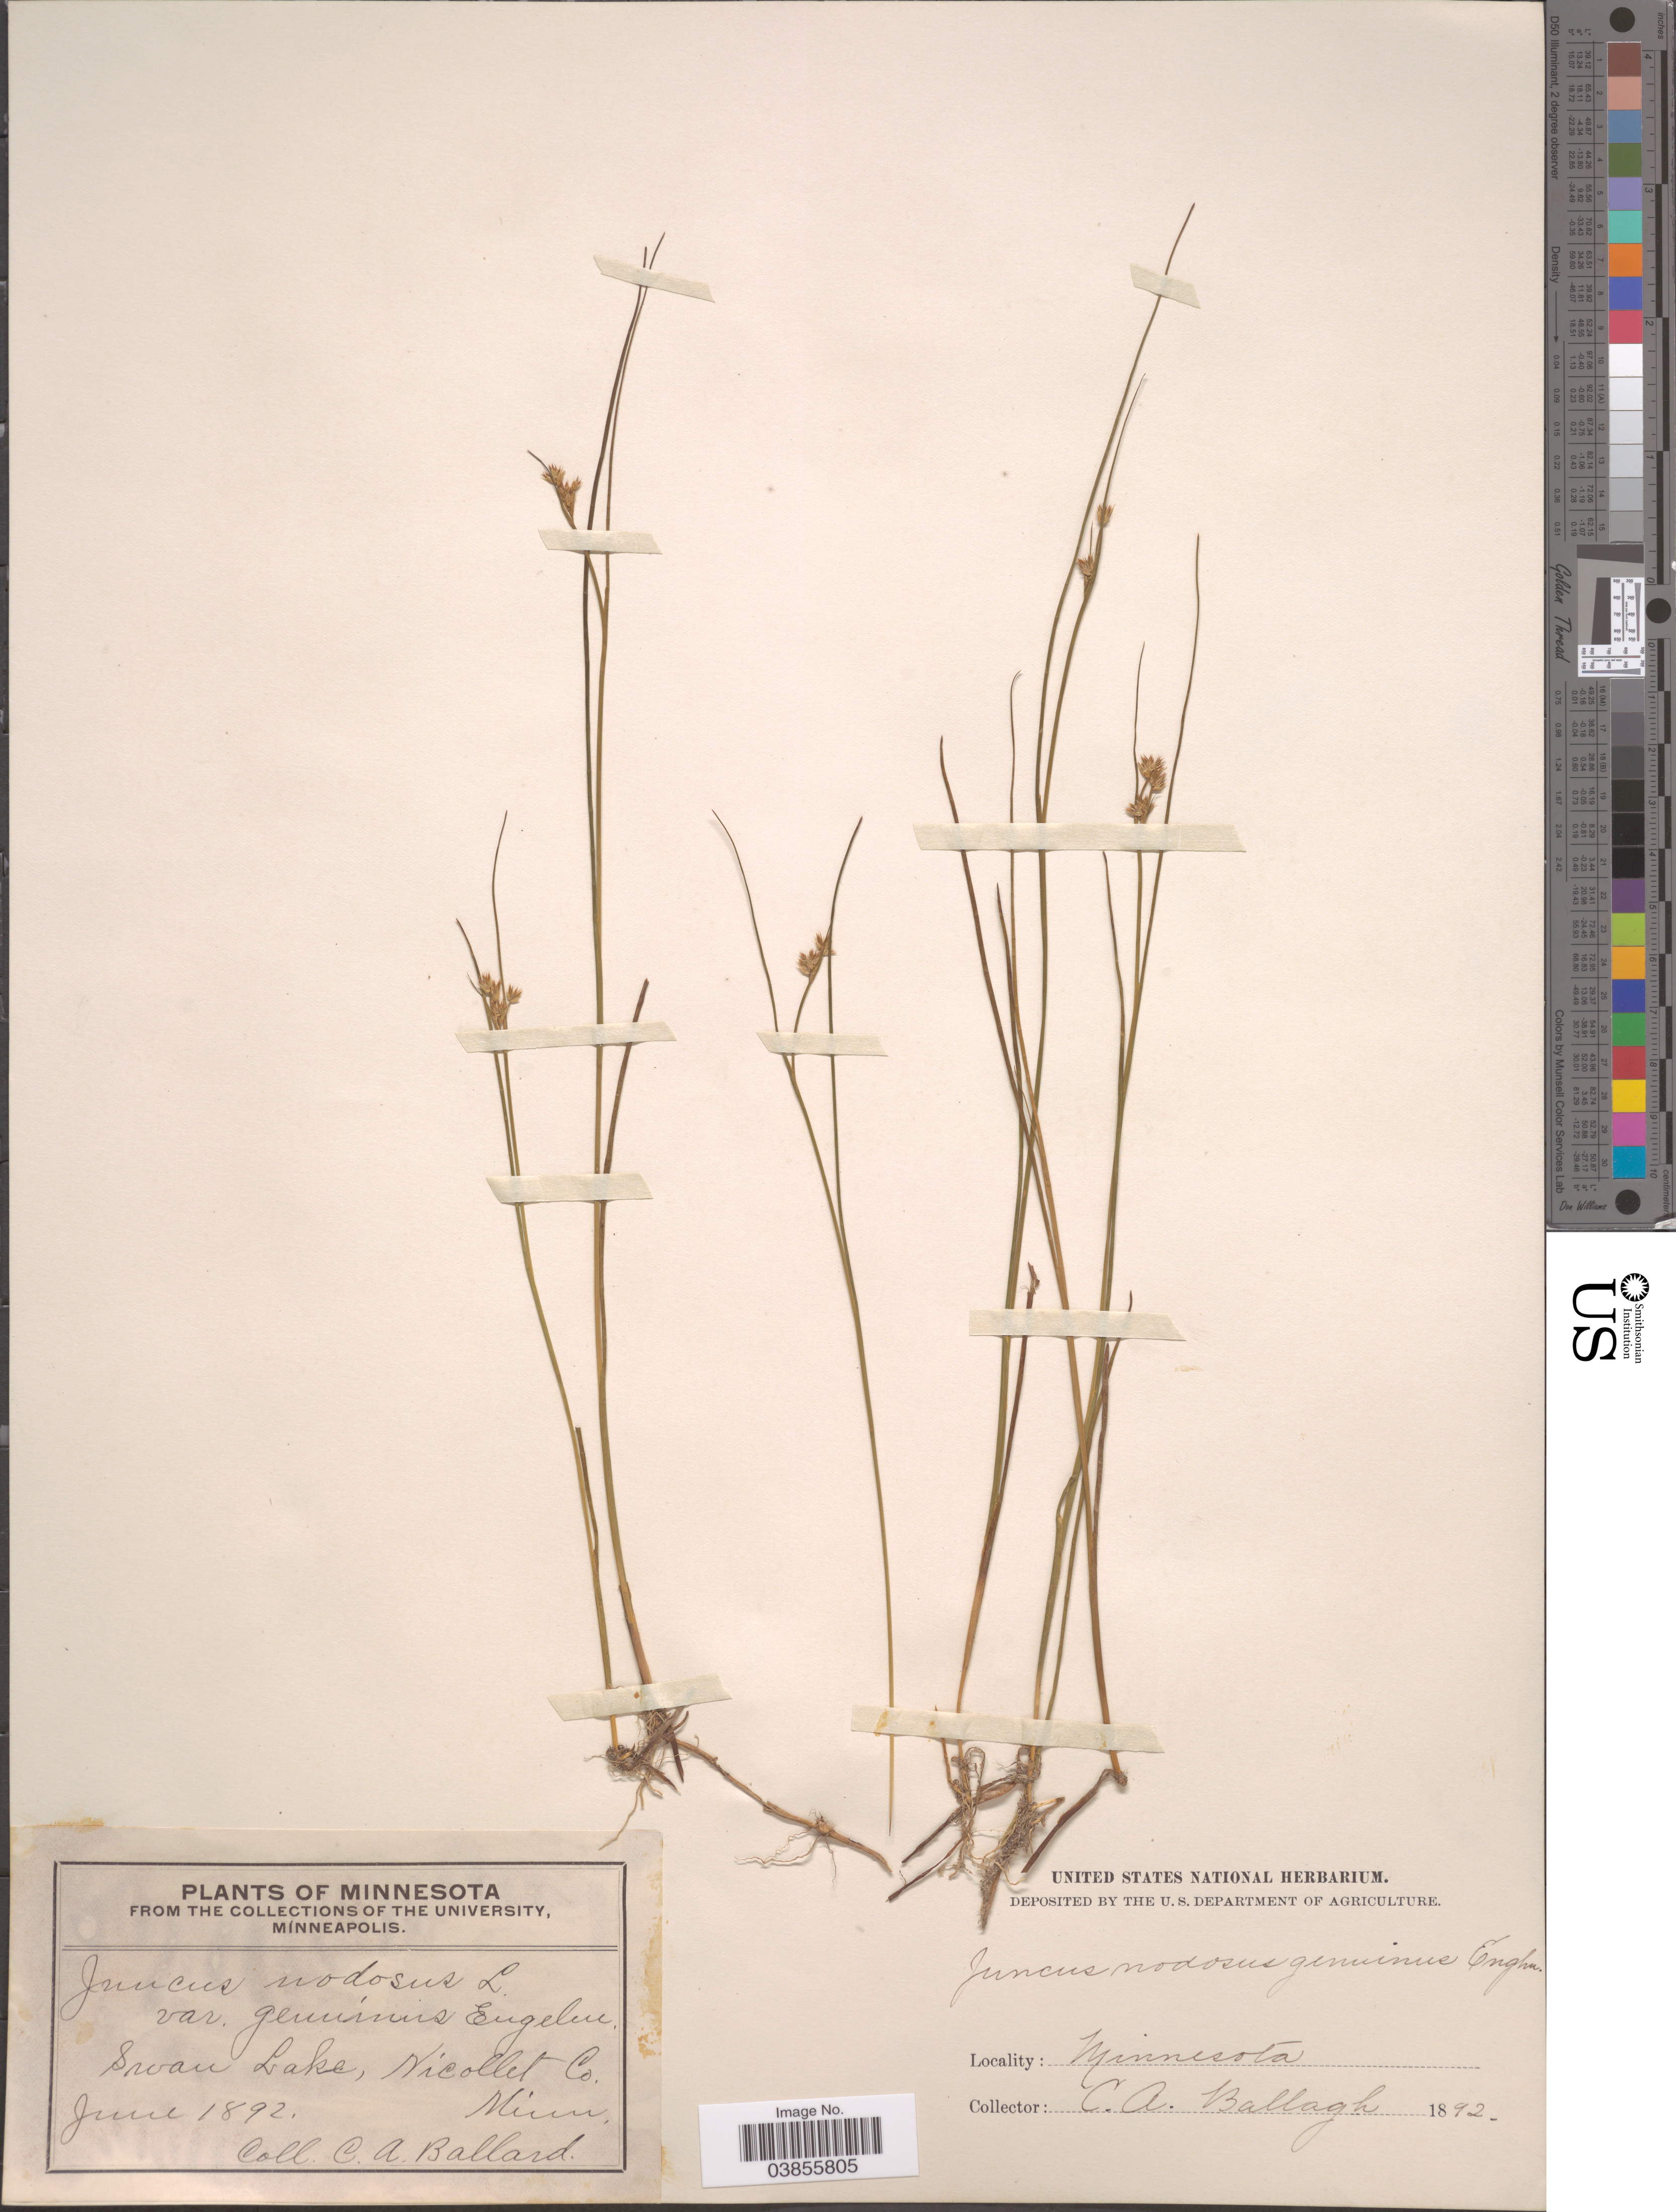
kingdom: Plantae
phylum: Tracheophyta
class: Liliopsida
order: Poales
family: Juncaceae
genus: Juncus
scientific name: Juncus nodosus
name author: L.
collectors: C. A. Ballard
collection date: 1892-06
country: United States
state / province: Minnesota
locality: Swan Lake, Nicollet Co.